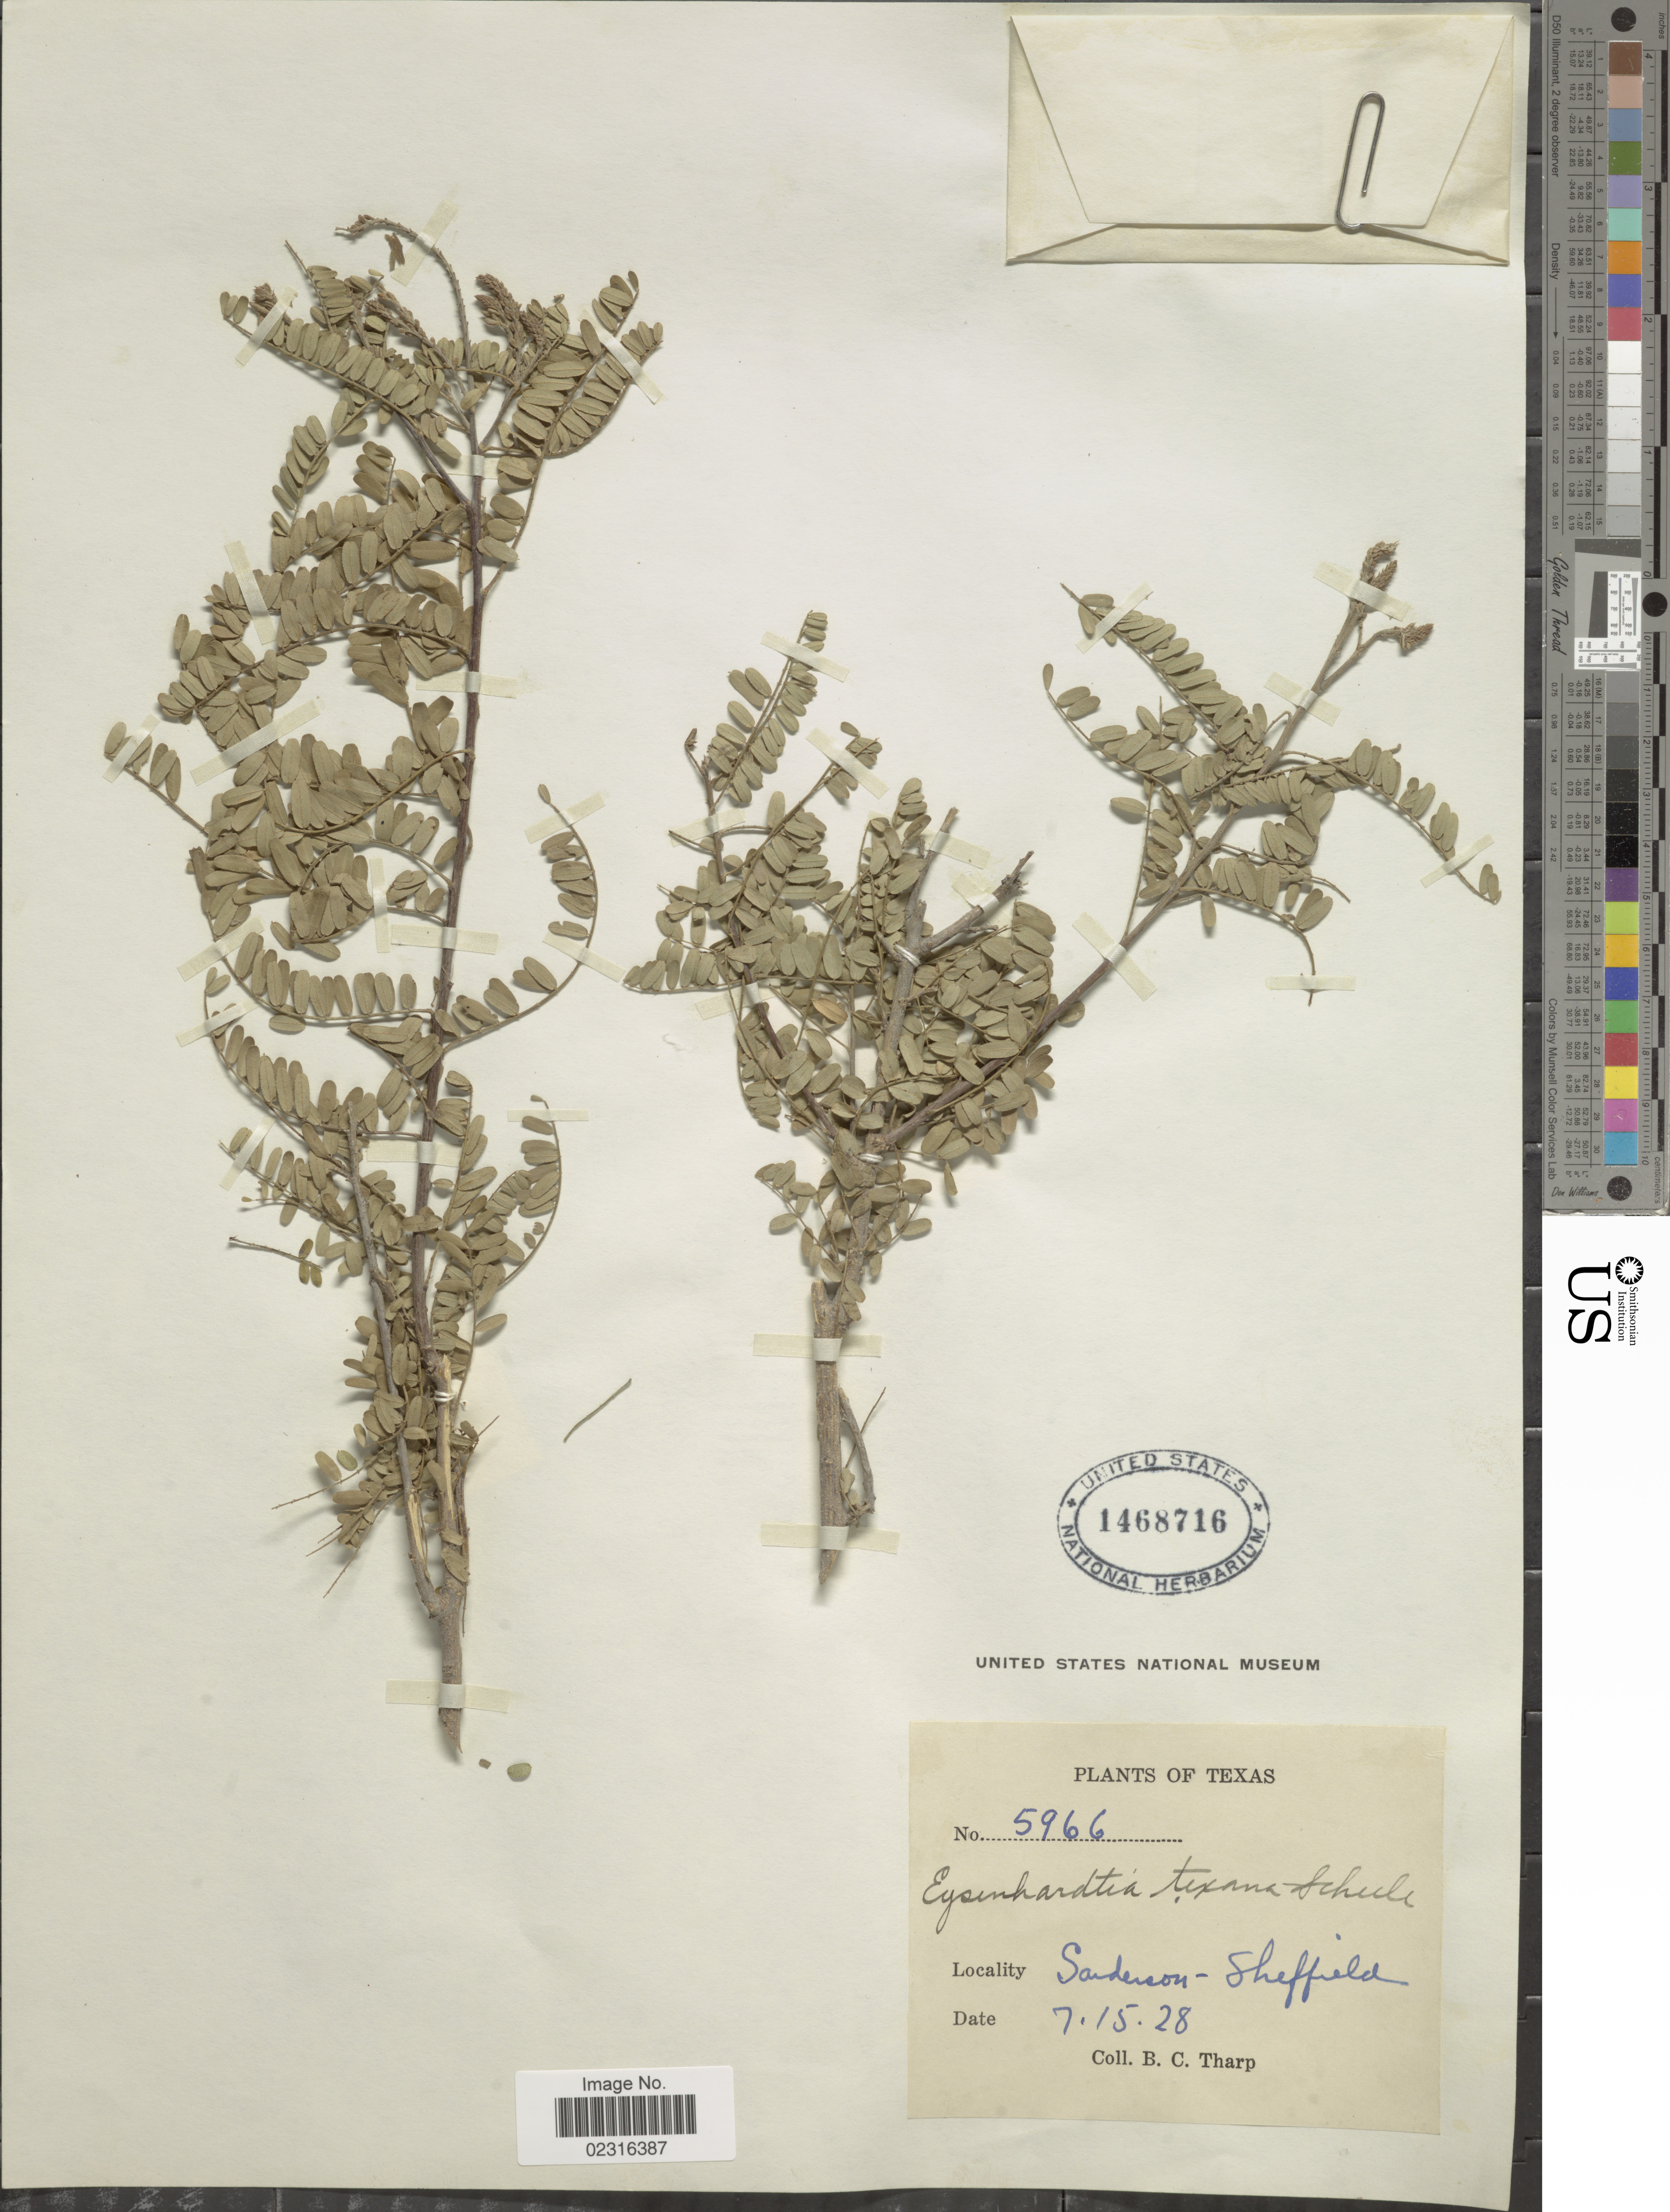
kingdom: Plantae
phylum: Tracheophyta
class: Magnoliopsida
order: Fabales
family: Fabaceae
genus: Eysenhardtia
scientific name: Eysenhardtia texana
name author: Scheele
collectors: B. C. Tharp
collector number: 5966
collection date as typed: Transcribed d/m/y: 15/7/28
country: United States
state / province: Texas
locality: Sanderson-Sheffield.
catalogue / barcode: US 1468716